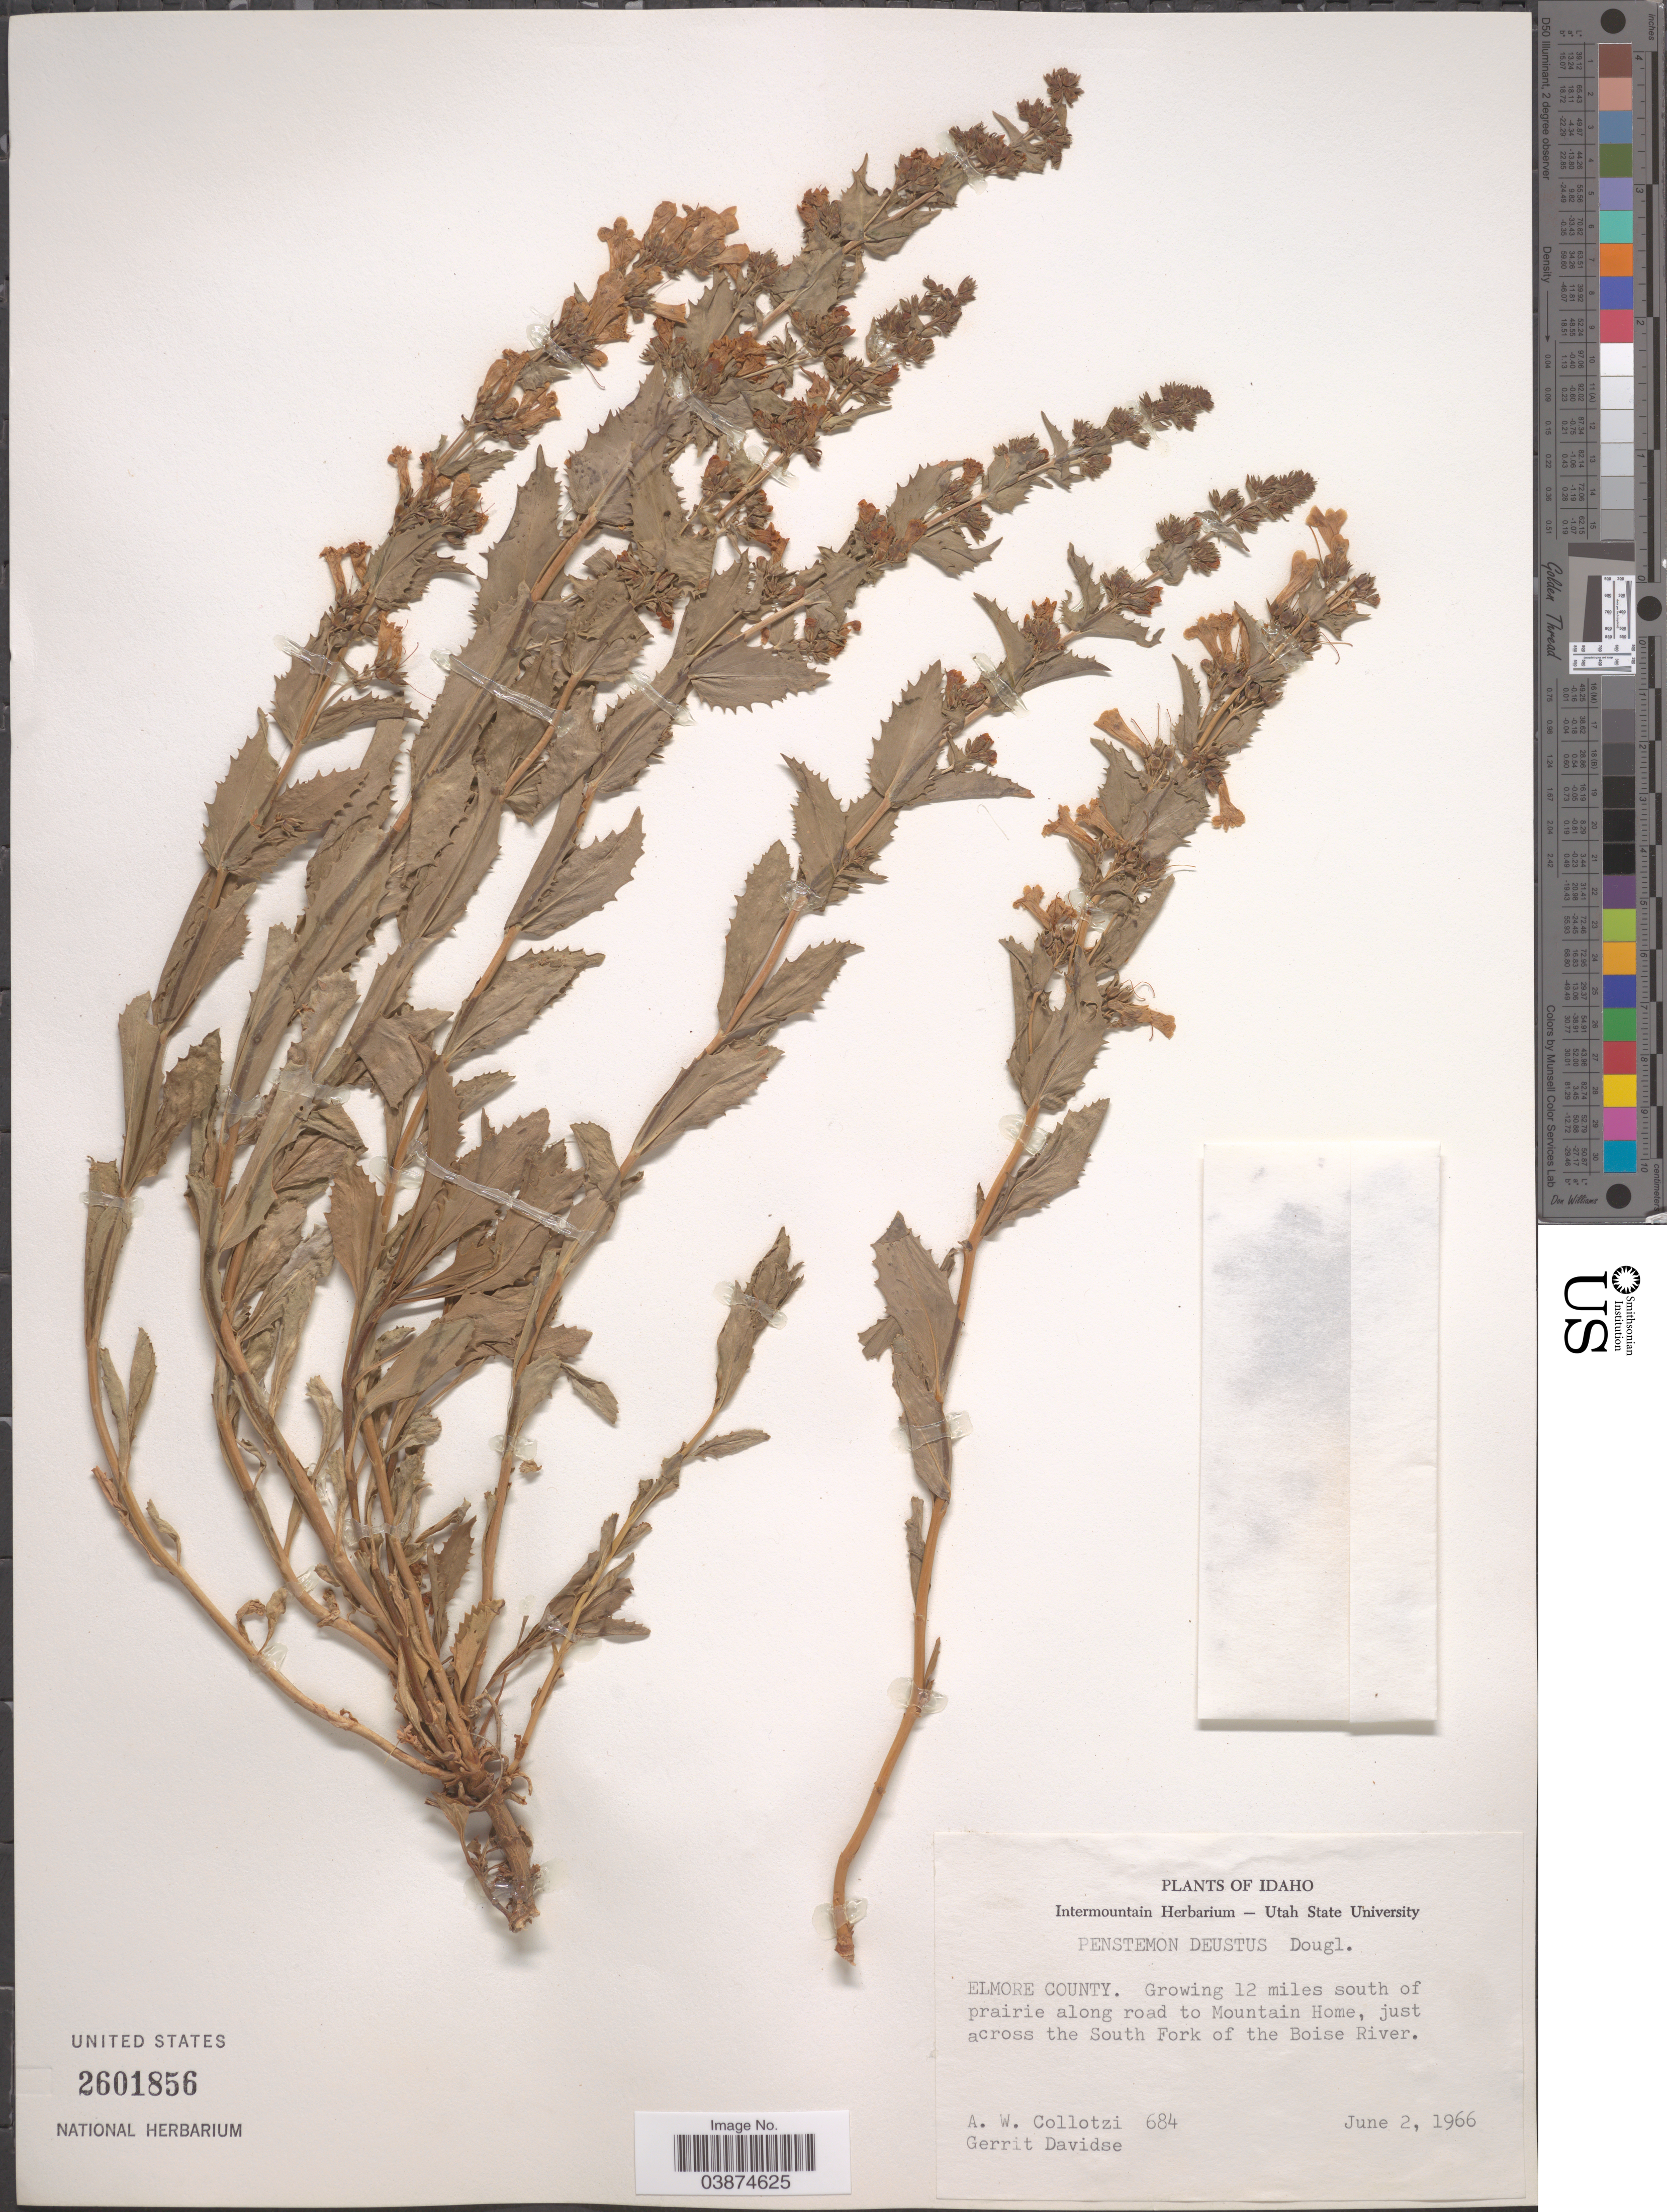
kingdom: Plantae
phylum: Tracheophyta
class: Magnoliopsida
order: Lamiales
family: Plantaginaceae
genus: Penstemon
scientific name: Penstemon deustus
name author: Douglas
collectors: A. W. Collotzi & G. Davidse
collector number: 684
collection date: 1966-06-02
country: United States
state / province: Idaho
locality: Elmore County. Growing 12 miles south of prairie along road to Mountain Home, just across the South Fork of the Boise River.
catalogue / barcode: US 2601856